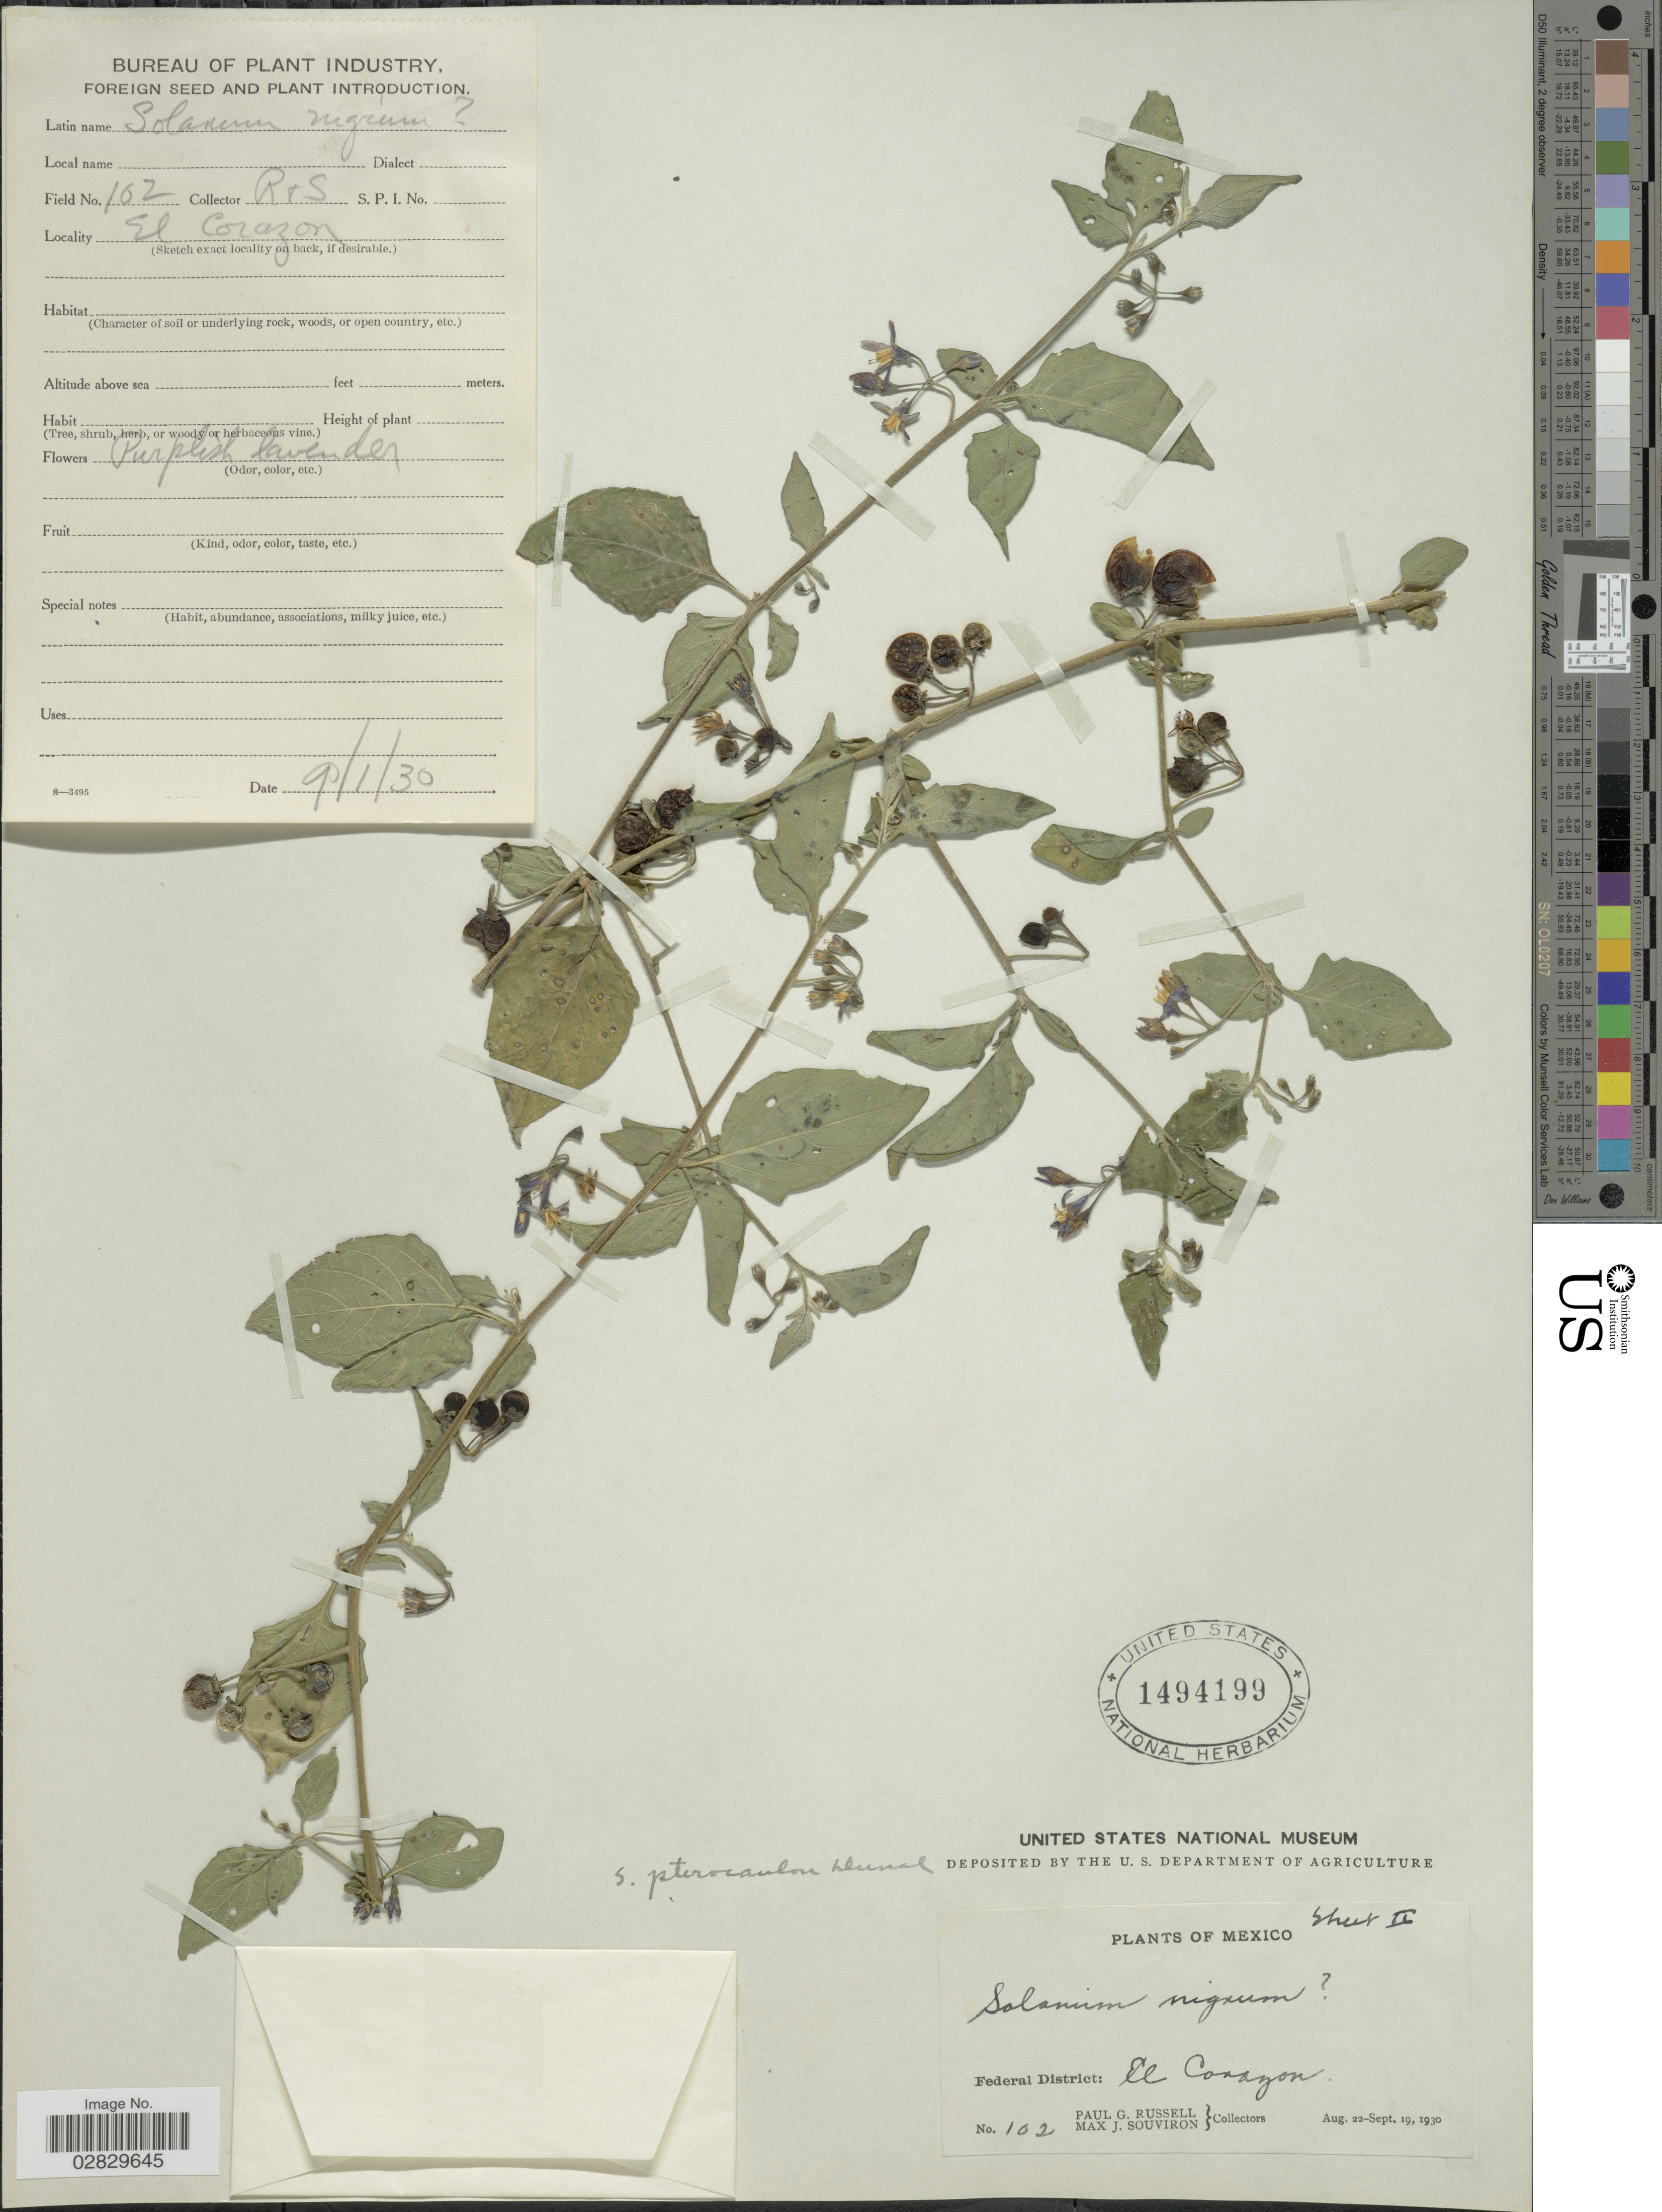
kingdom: Plantae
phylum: Tracheophyta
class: Magnoliopsida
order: Solanales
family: Solanaceae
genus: Solanum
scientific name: Solanum douglasii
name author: Dunal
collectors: P. G. Russell & M. J. Souviron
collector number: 102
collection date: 1930-09-01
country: Mexico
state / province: Distrito Federal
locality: Federal District: El Corazon.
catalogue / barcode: US 1494199